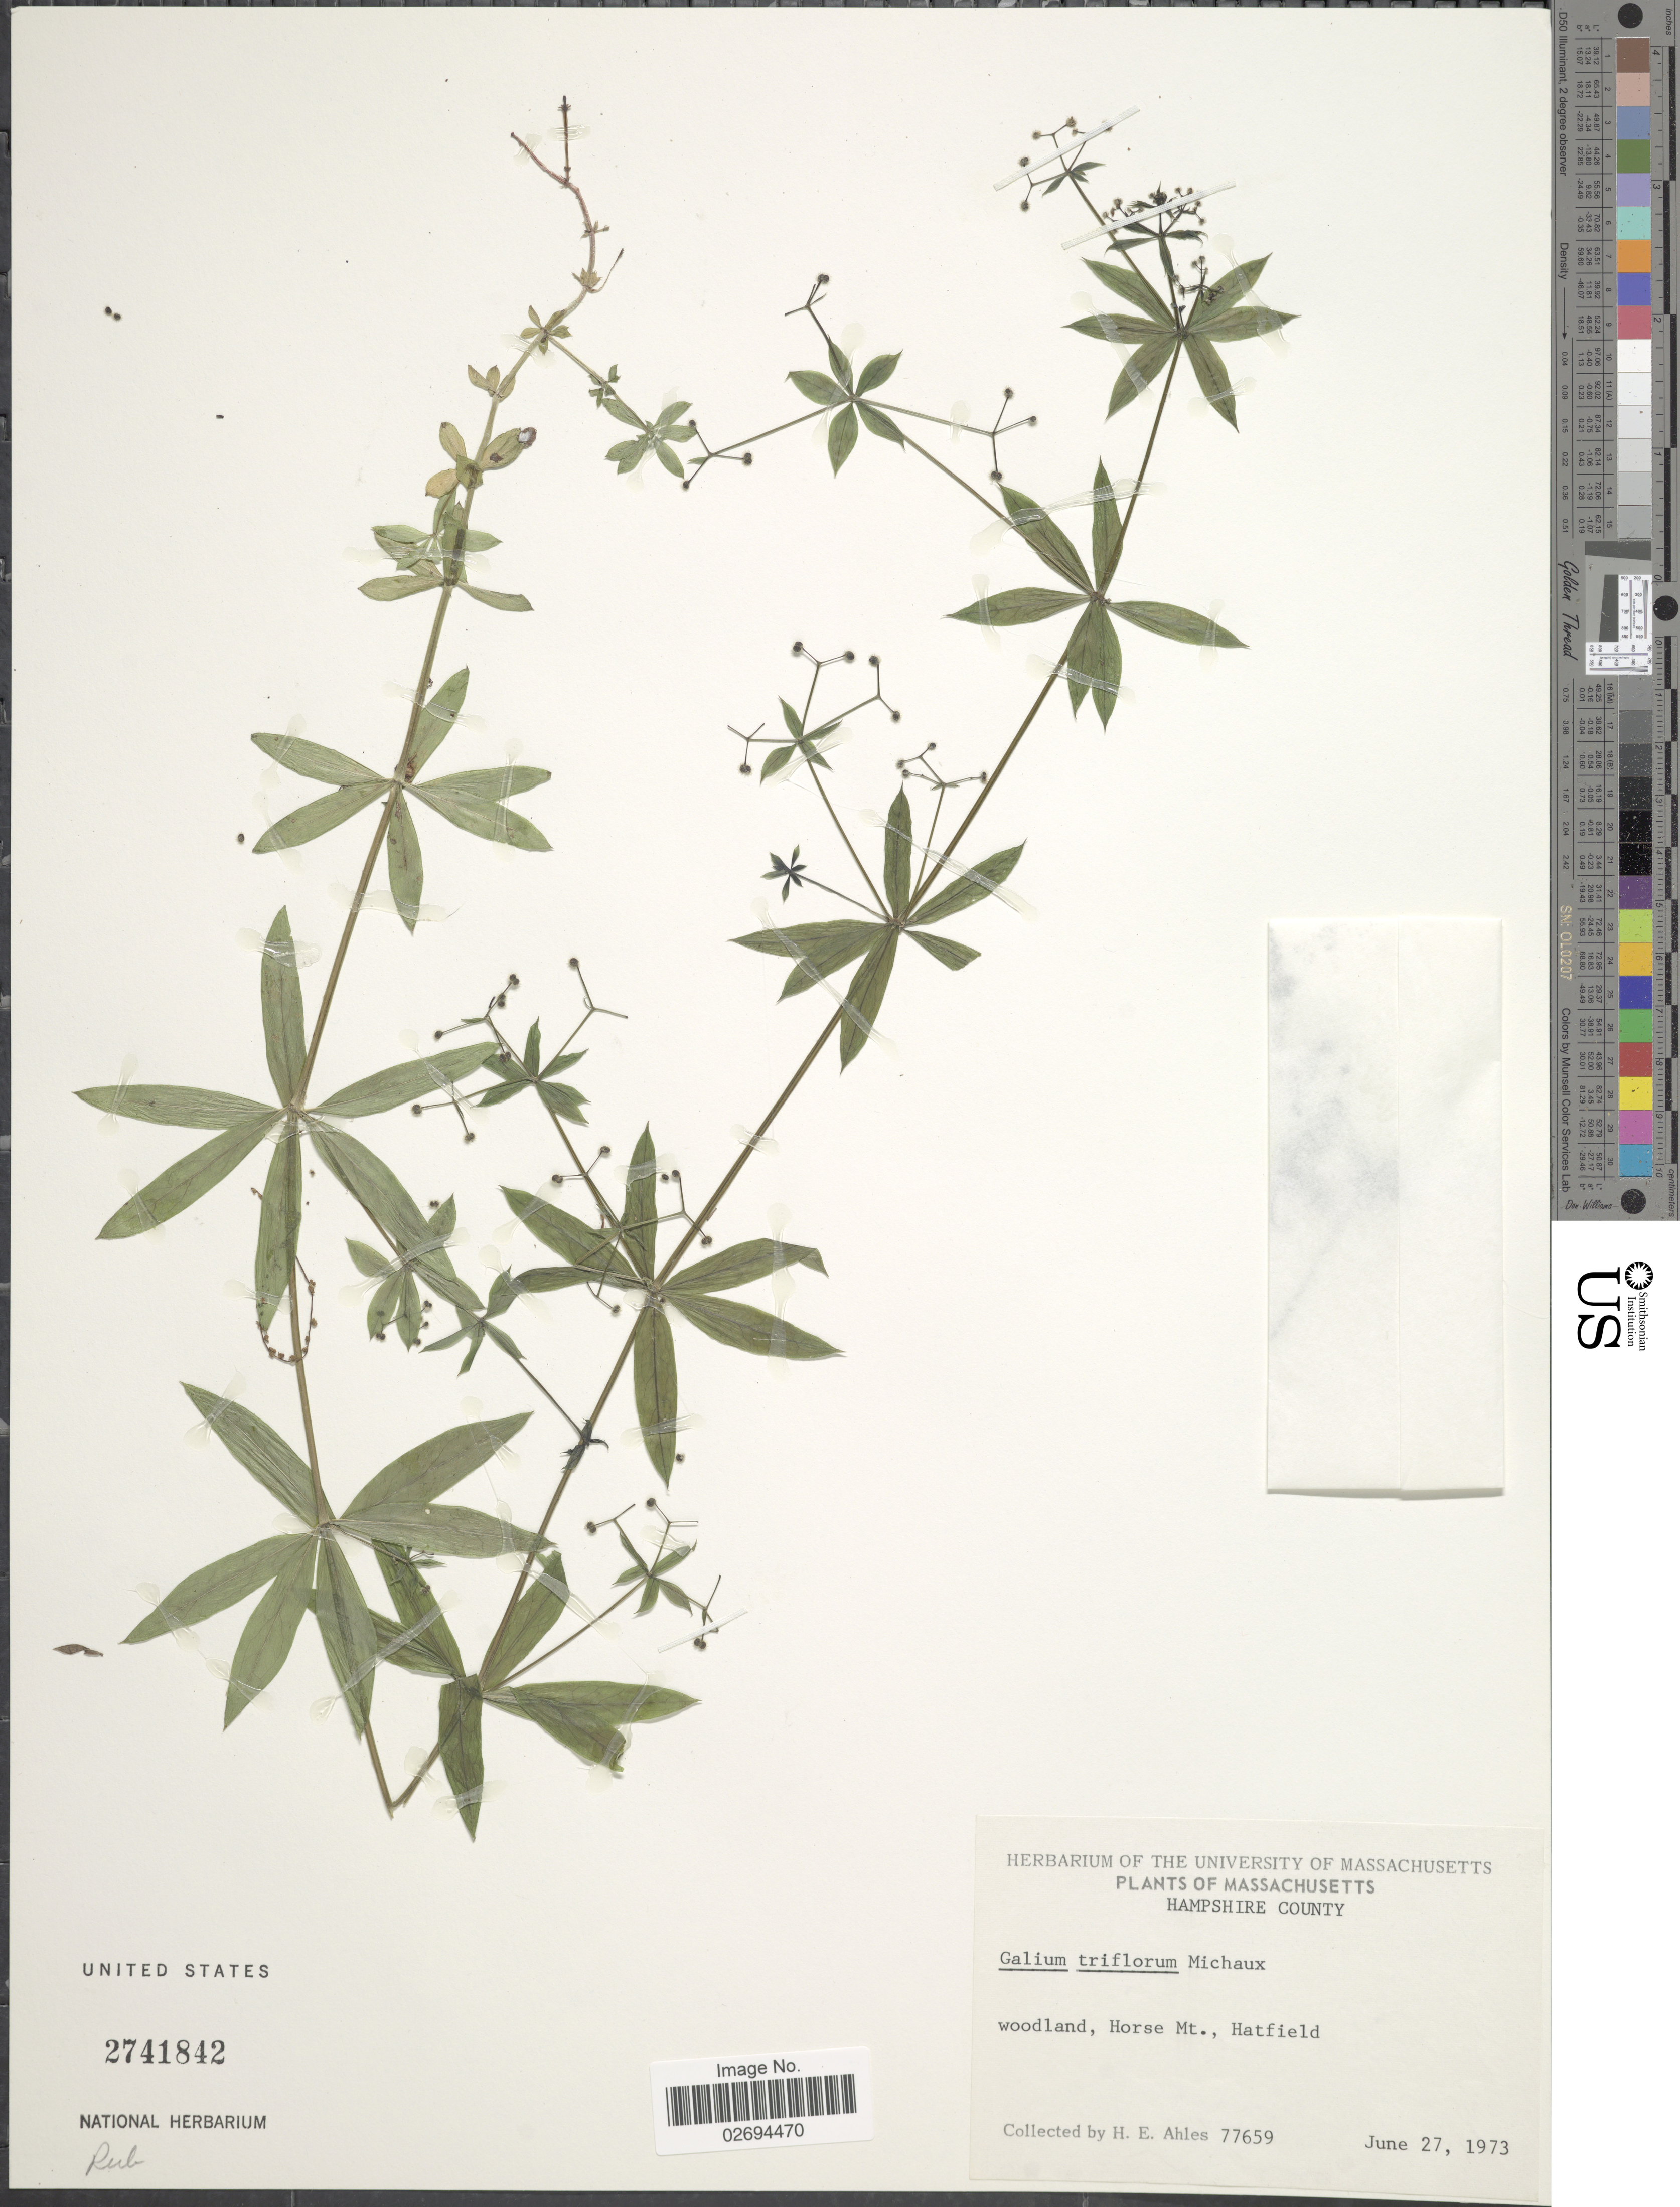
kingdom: Plantae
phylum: Tracheophyta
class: Magnoliopsida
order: Gentianales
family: Rubiaceae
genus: Galium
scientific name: Galium triflorum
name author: Michx.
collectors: H. E. Ahles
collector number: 77659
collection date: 1973-06-27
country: United States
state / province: Massachusetts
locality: Hampshire County. Horse Mt., Hatfield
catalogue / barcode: US 2741842